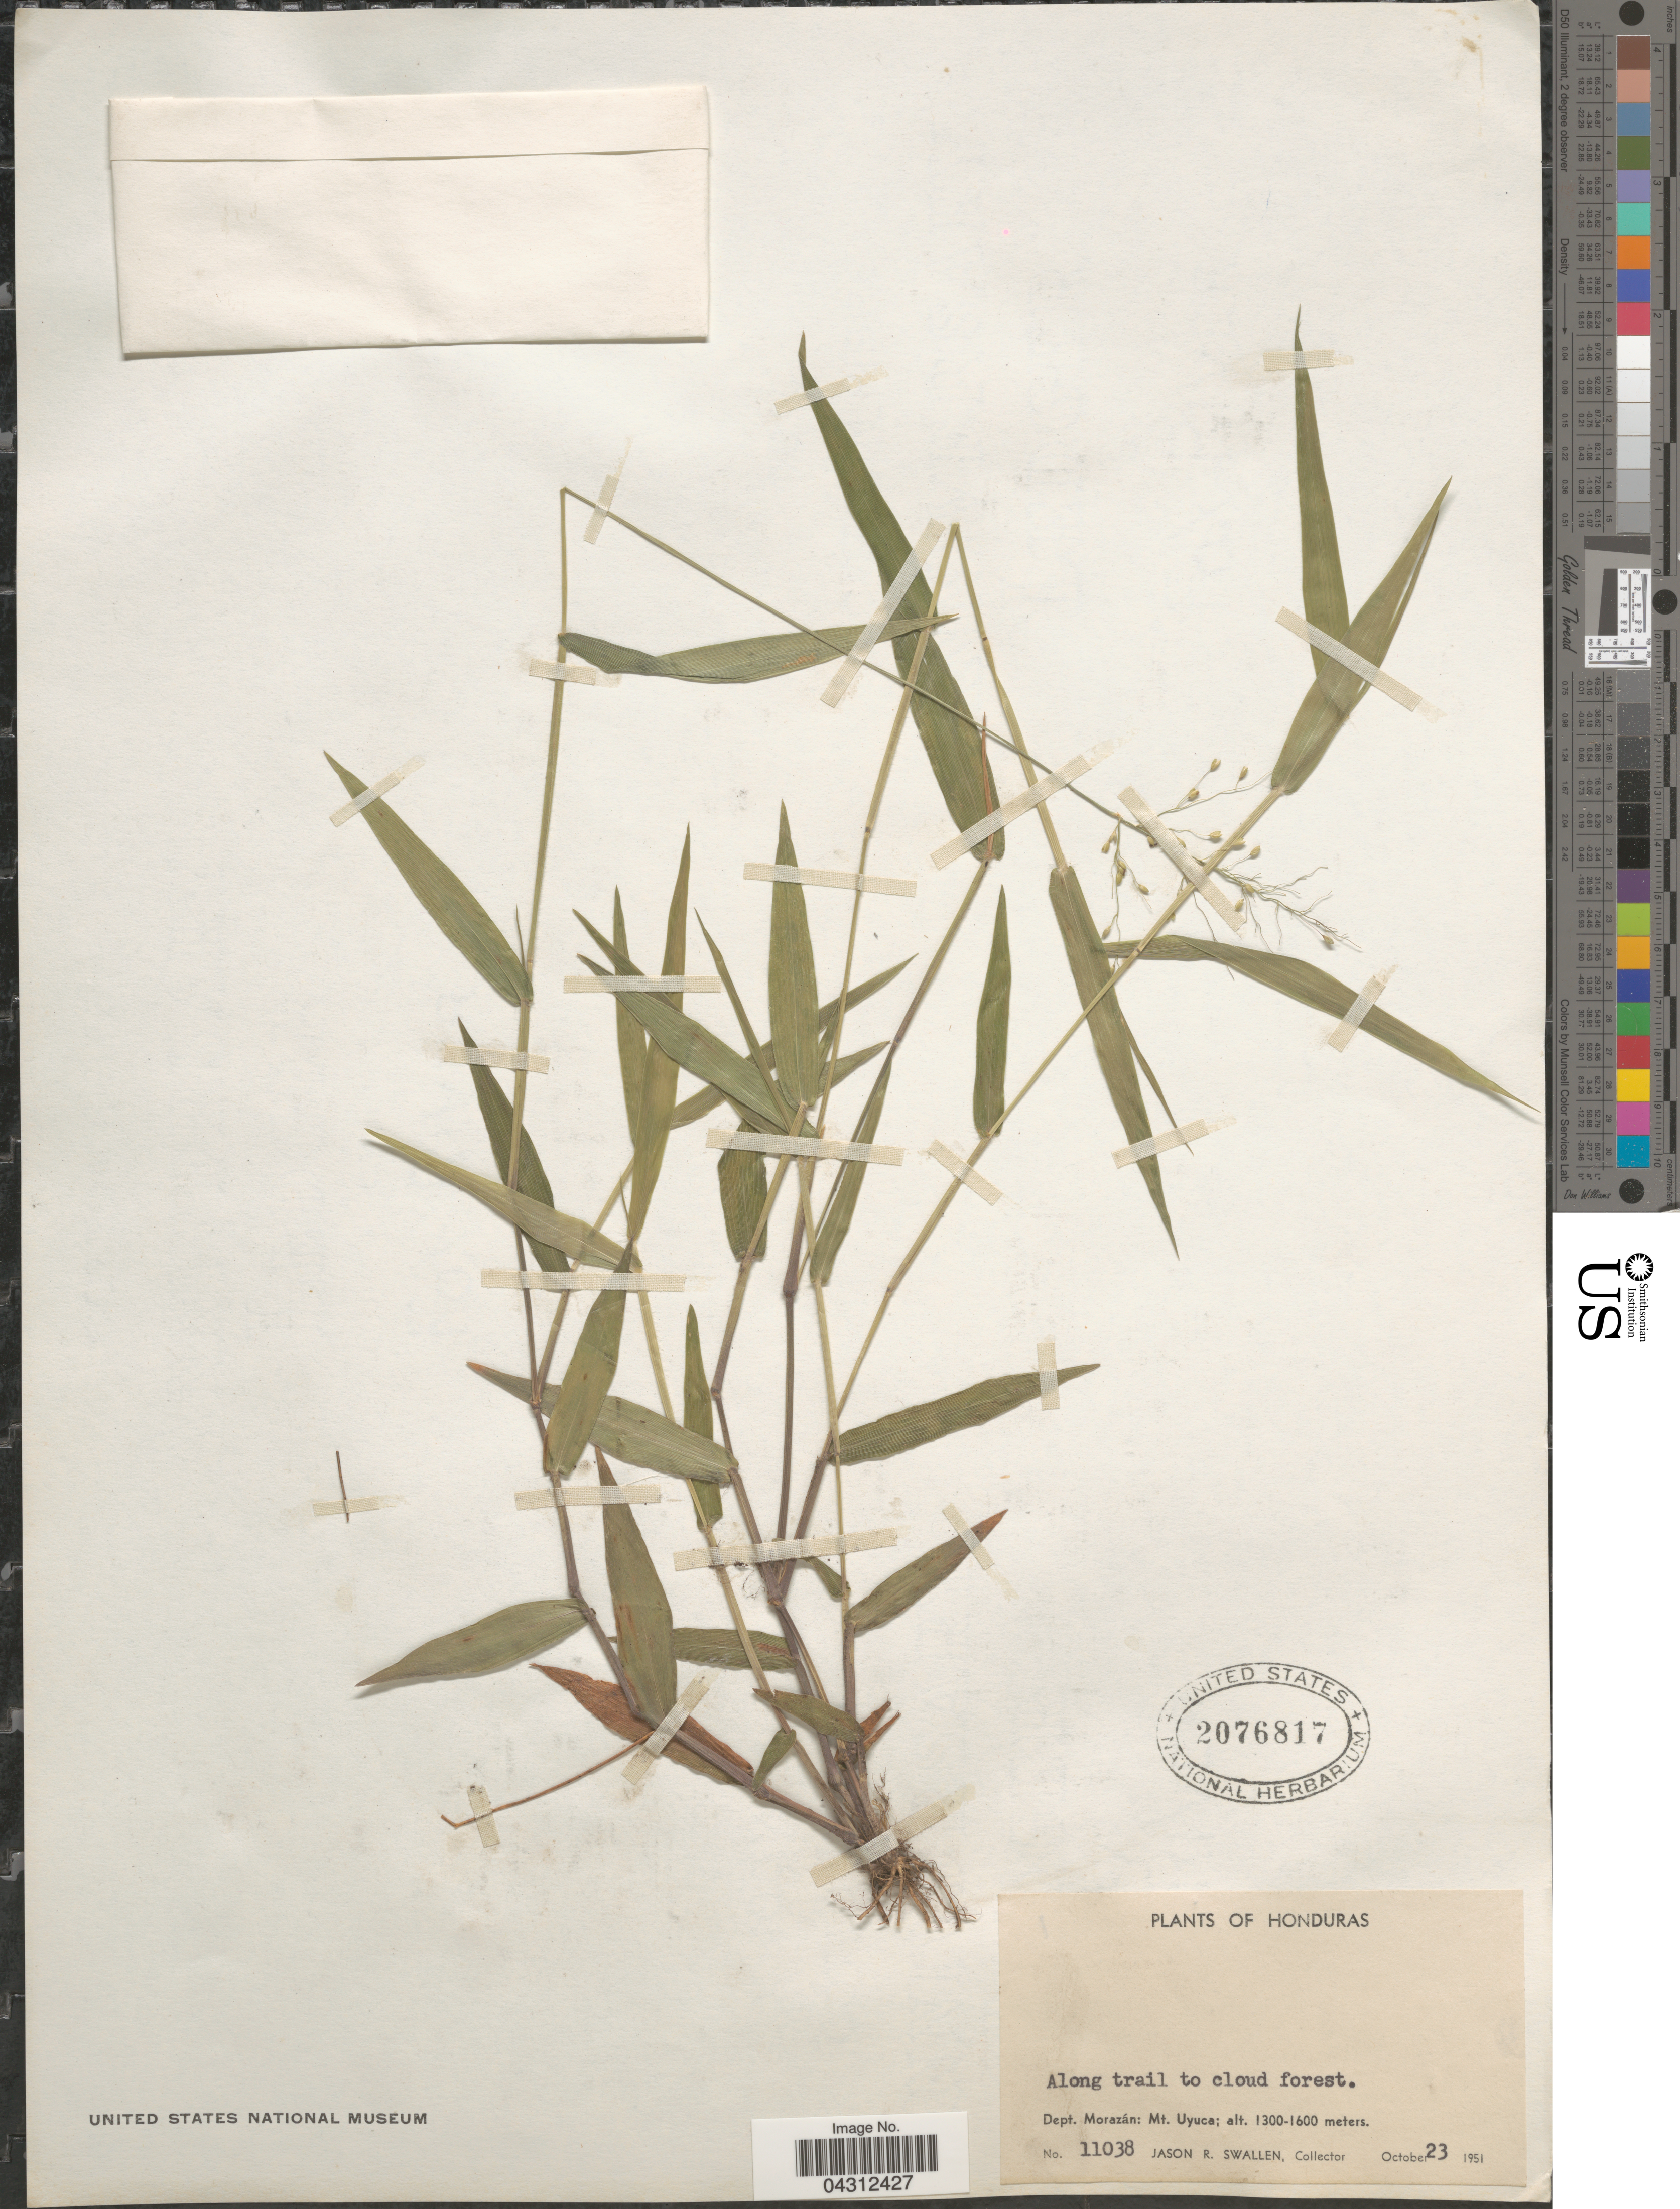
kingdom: Plantae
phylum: Tracheophyta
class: Liliopsida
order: Poales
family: Poaceae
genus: Panicum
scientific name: Panicum sp.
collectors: J. R. Swallen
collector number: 11038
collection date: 1951-10-23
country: Honduras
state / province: Fco. Morazán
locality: Dept. Morazán: Mt. Uyuca.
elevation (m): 1300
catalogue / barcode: US 2076817